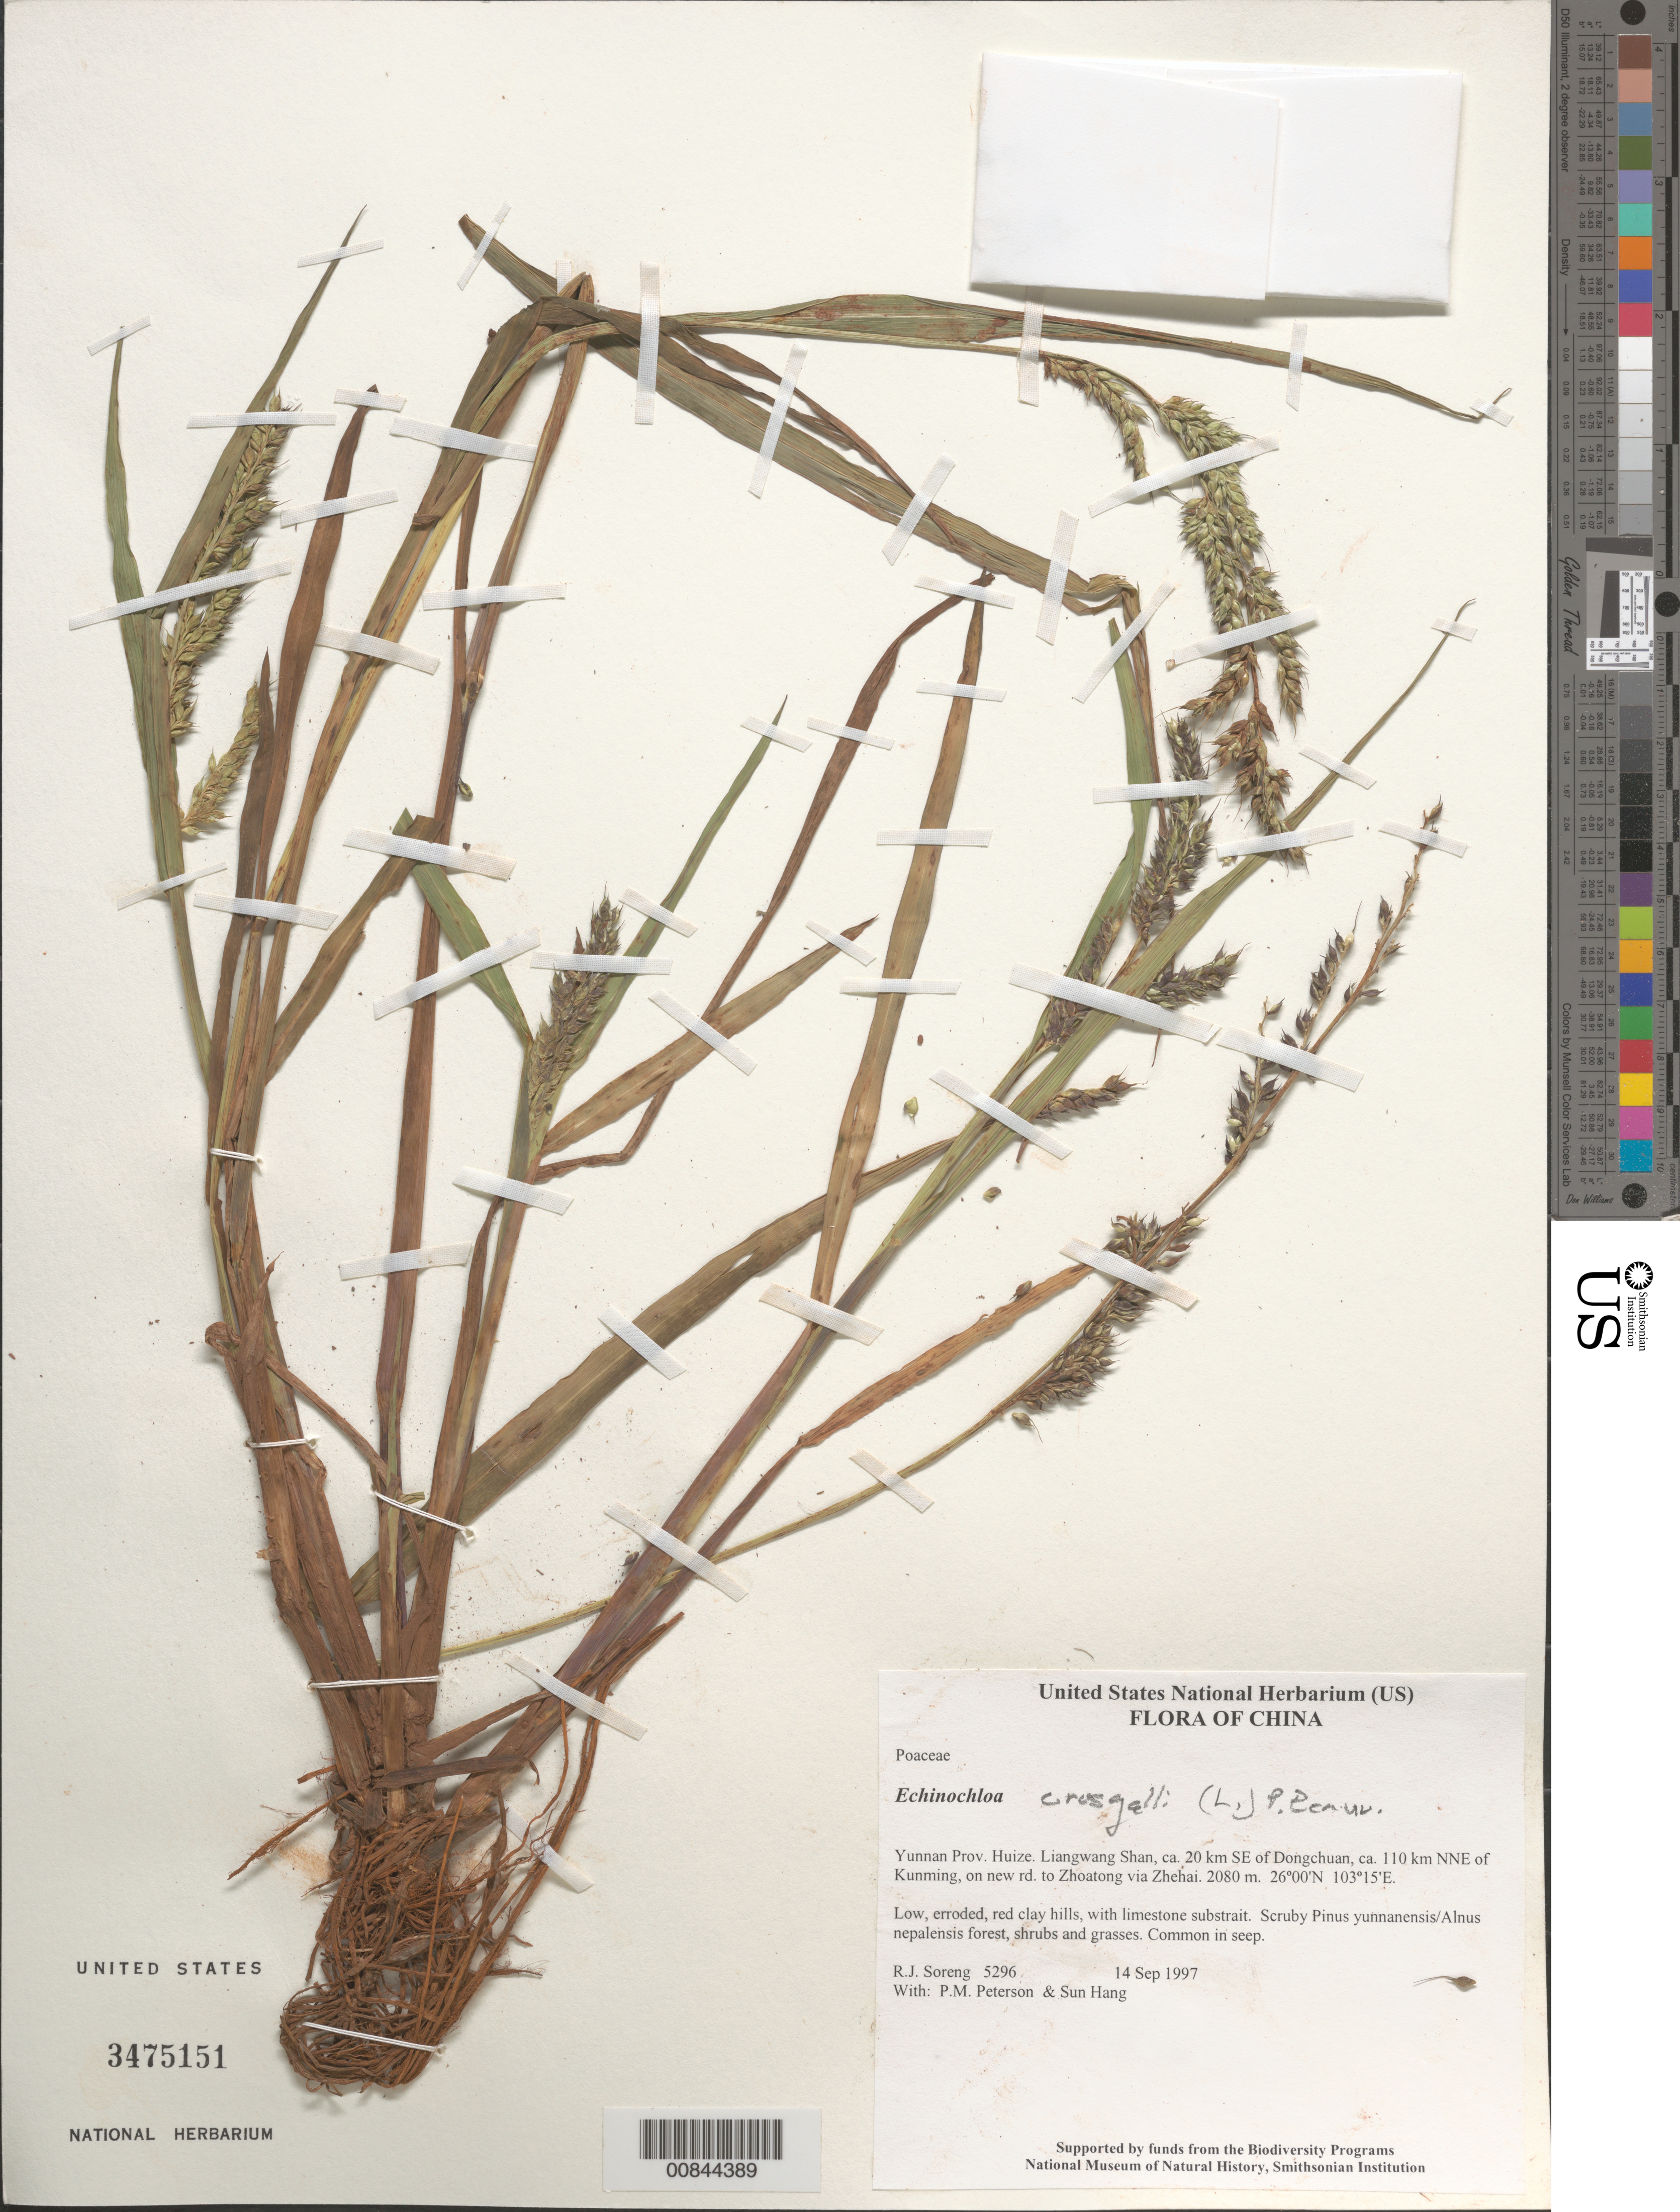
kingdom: Plantae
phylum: Tracheophyta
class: Liliopsida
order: Poales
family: Poaceae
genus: Echinochloa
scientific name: Echinochloa crus-galli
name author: (L.) P. Beauv.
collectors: R. J. Soreng, P. M. Peterson & Sun Hang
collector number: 5296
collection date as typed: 14 Sep 1997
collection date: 1997-09-14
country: China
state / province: Yunnan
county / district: Huize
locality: Liangwang Shan, ca. 20 km SE of Dongchuan, ca. 110 km NNE of Kunming, on new rd. to Zhoatong via Zhehai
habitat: Low, erroded, red clay hills, with limestone substrait. Scruby Pinus yunnanensis/Alnus nepalensis forest, shrubs and grasses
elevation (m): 2080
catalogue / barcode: US 3475151